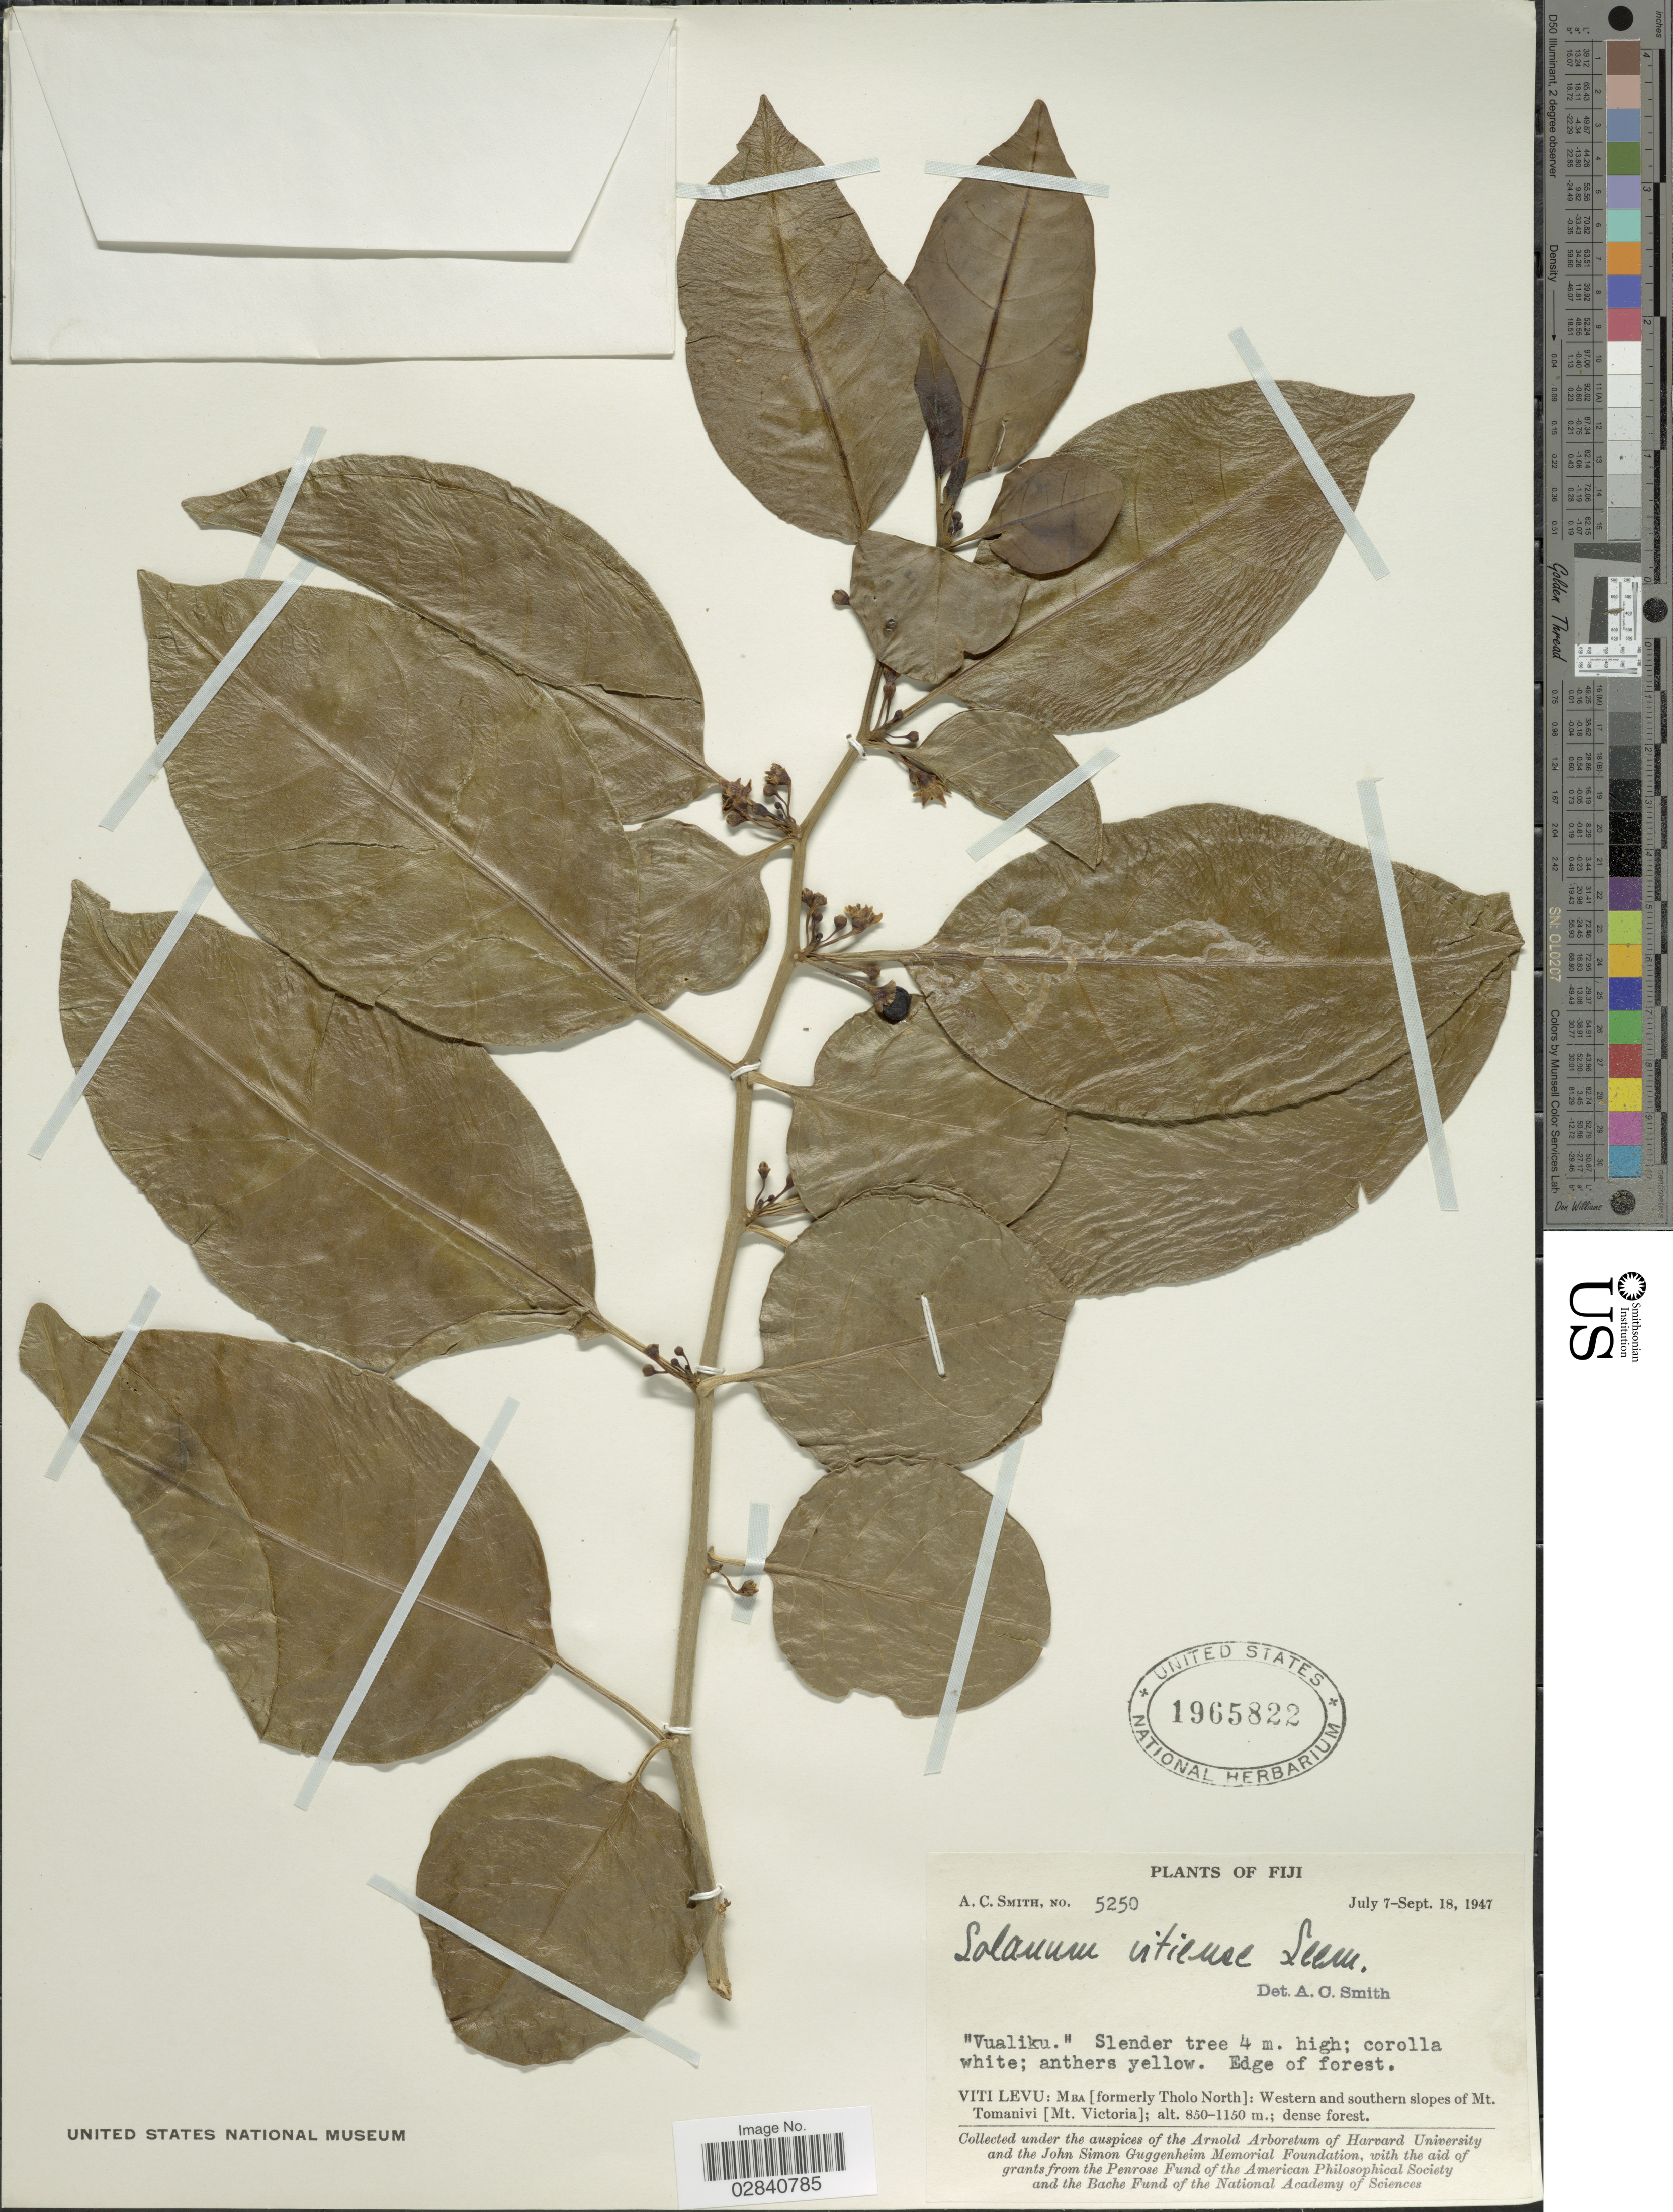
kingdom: Plantae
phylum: Tracheophyta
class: Magnoliopsida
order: Solanales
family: Solanaceae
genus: Lycianthes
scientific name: Lycianthes vitiensis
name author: (Seem.) A.R. Bean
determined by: Knapp, S. D.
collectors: A. C. Smith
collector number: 5250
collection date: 1947-07-07/1947-09-18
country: Fiji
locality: Viti Levu: Mba [formerly Tholo North]: Western and southern slopes of Mt. Tomanivi [Mt. Victoria].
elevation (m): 850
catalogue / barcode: US 1965822